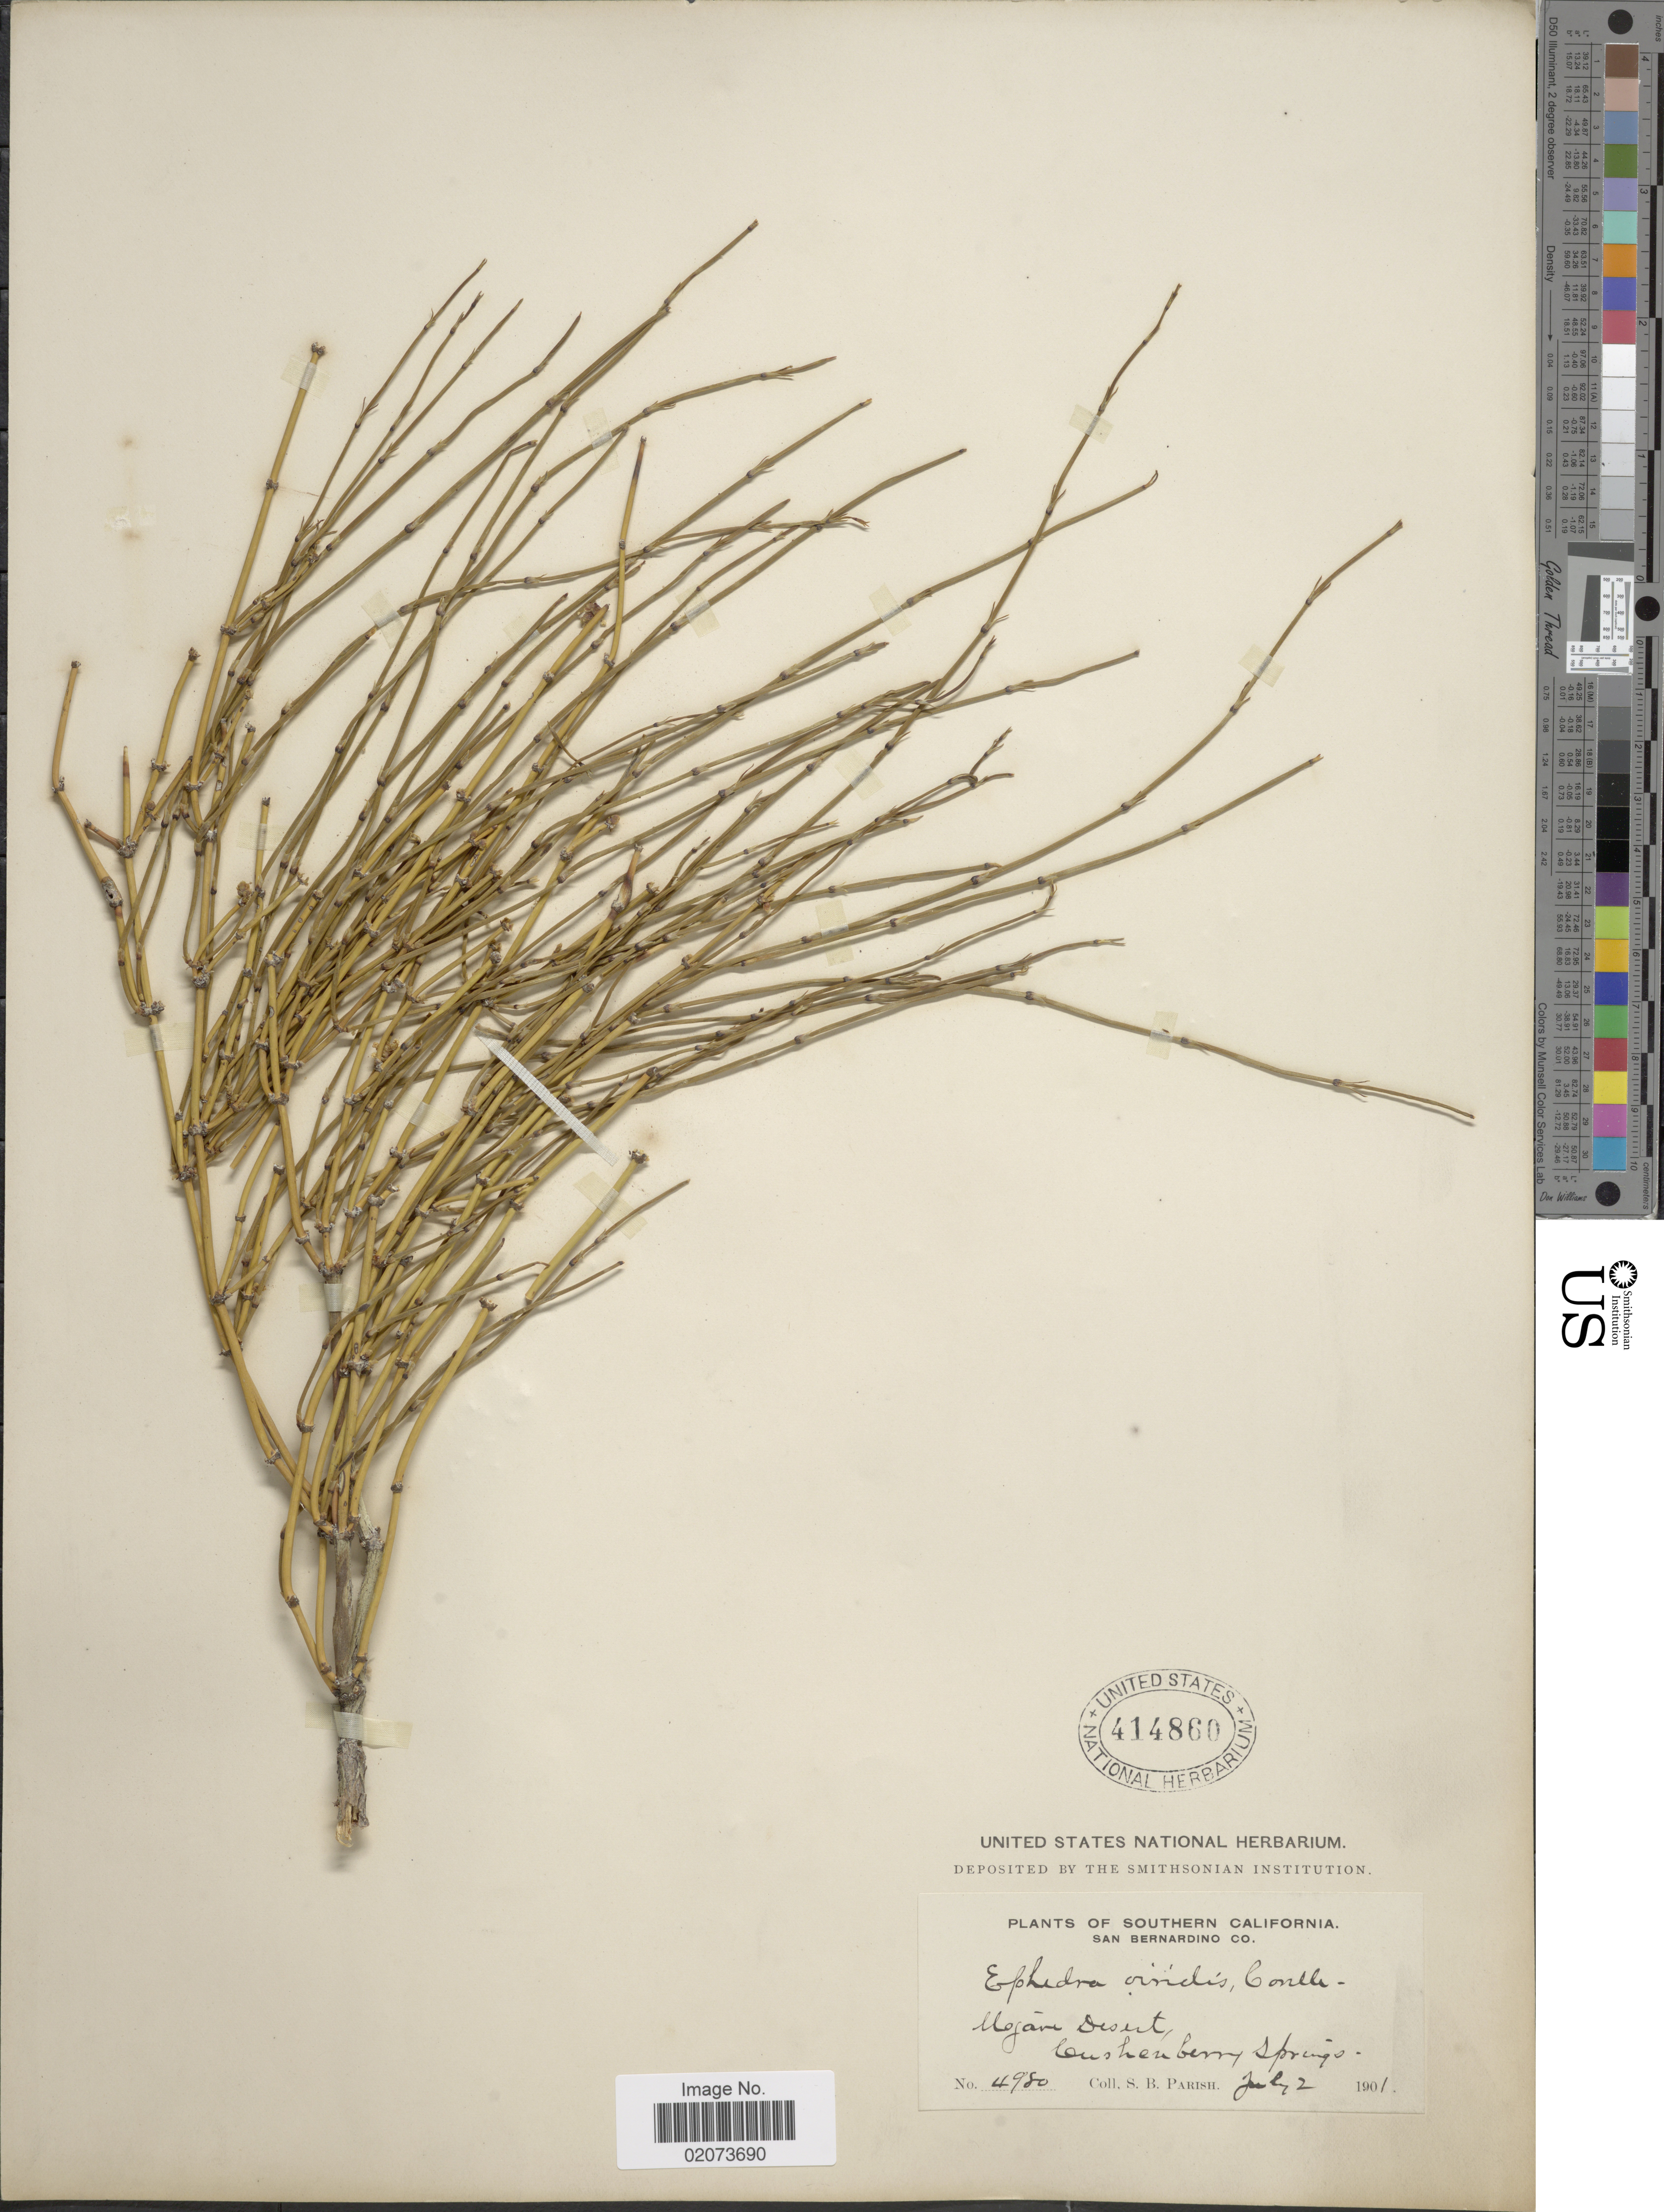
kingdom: Plantae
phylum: Tracheophyta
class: Gnetopsida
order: Ephedrales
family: Ephedraceae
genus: Ephedra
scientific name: Ephedra viridis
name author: Coville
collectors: S. B. Parish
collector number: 4980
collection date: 1901-07-02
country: United States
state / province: California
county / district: San Bernardino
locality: Southern California. Mojave Desert, Cushenbury Springs.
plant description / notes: Corrected "Cosherberry Springs" to "Cushenbury Springs". Removed "San Bernardino Co." from Precise Locality field and added to County field.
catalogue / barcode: US 414860